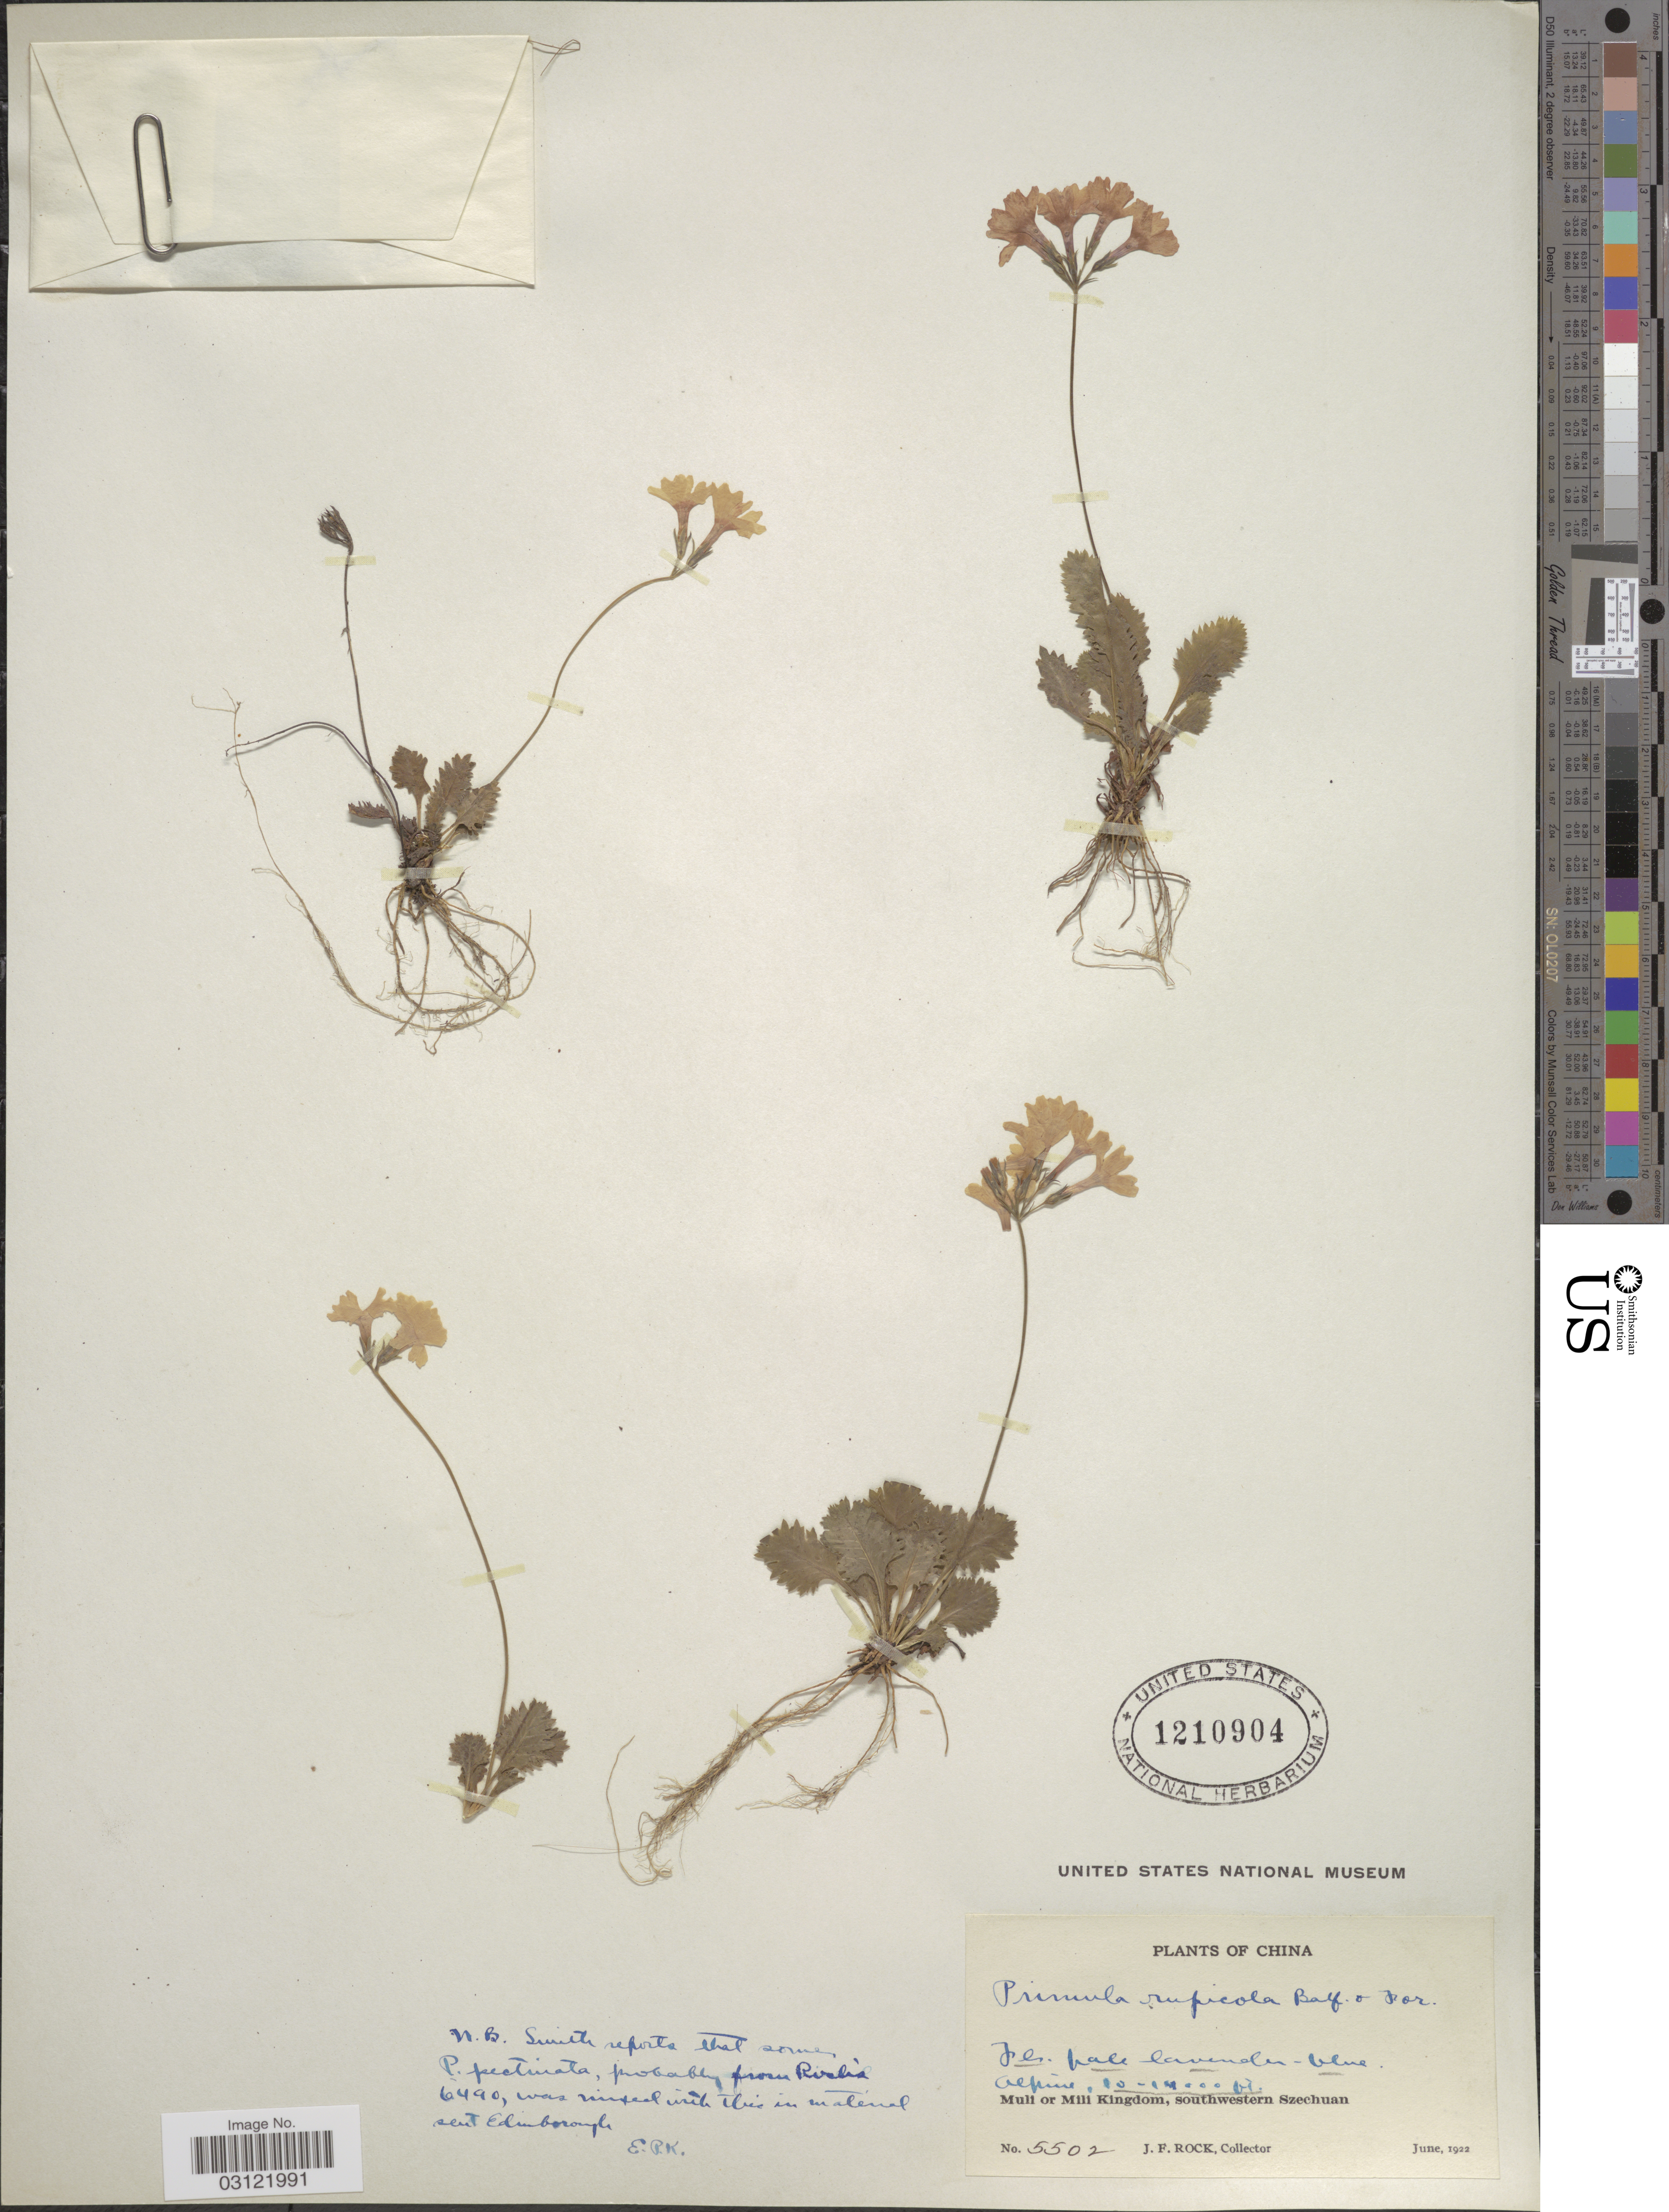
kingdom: Plantae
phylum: Tracheophyta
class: Magnoliopsida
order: Ericales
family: Primulaceae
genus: Primula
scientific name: Primula rupicola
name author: Balf. f. & Forrest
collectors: J. Rock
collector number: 5502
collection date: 1922-06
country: China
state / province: Sichuan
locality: Muli or Mili Kingdom, southwestern Szechuan.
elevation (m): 3048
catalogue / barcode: US 1210904